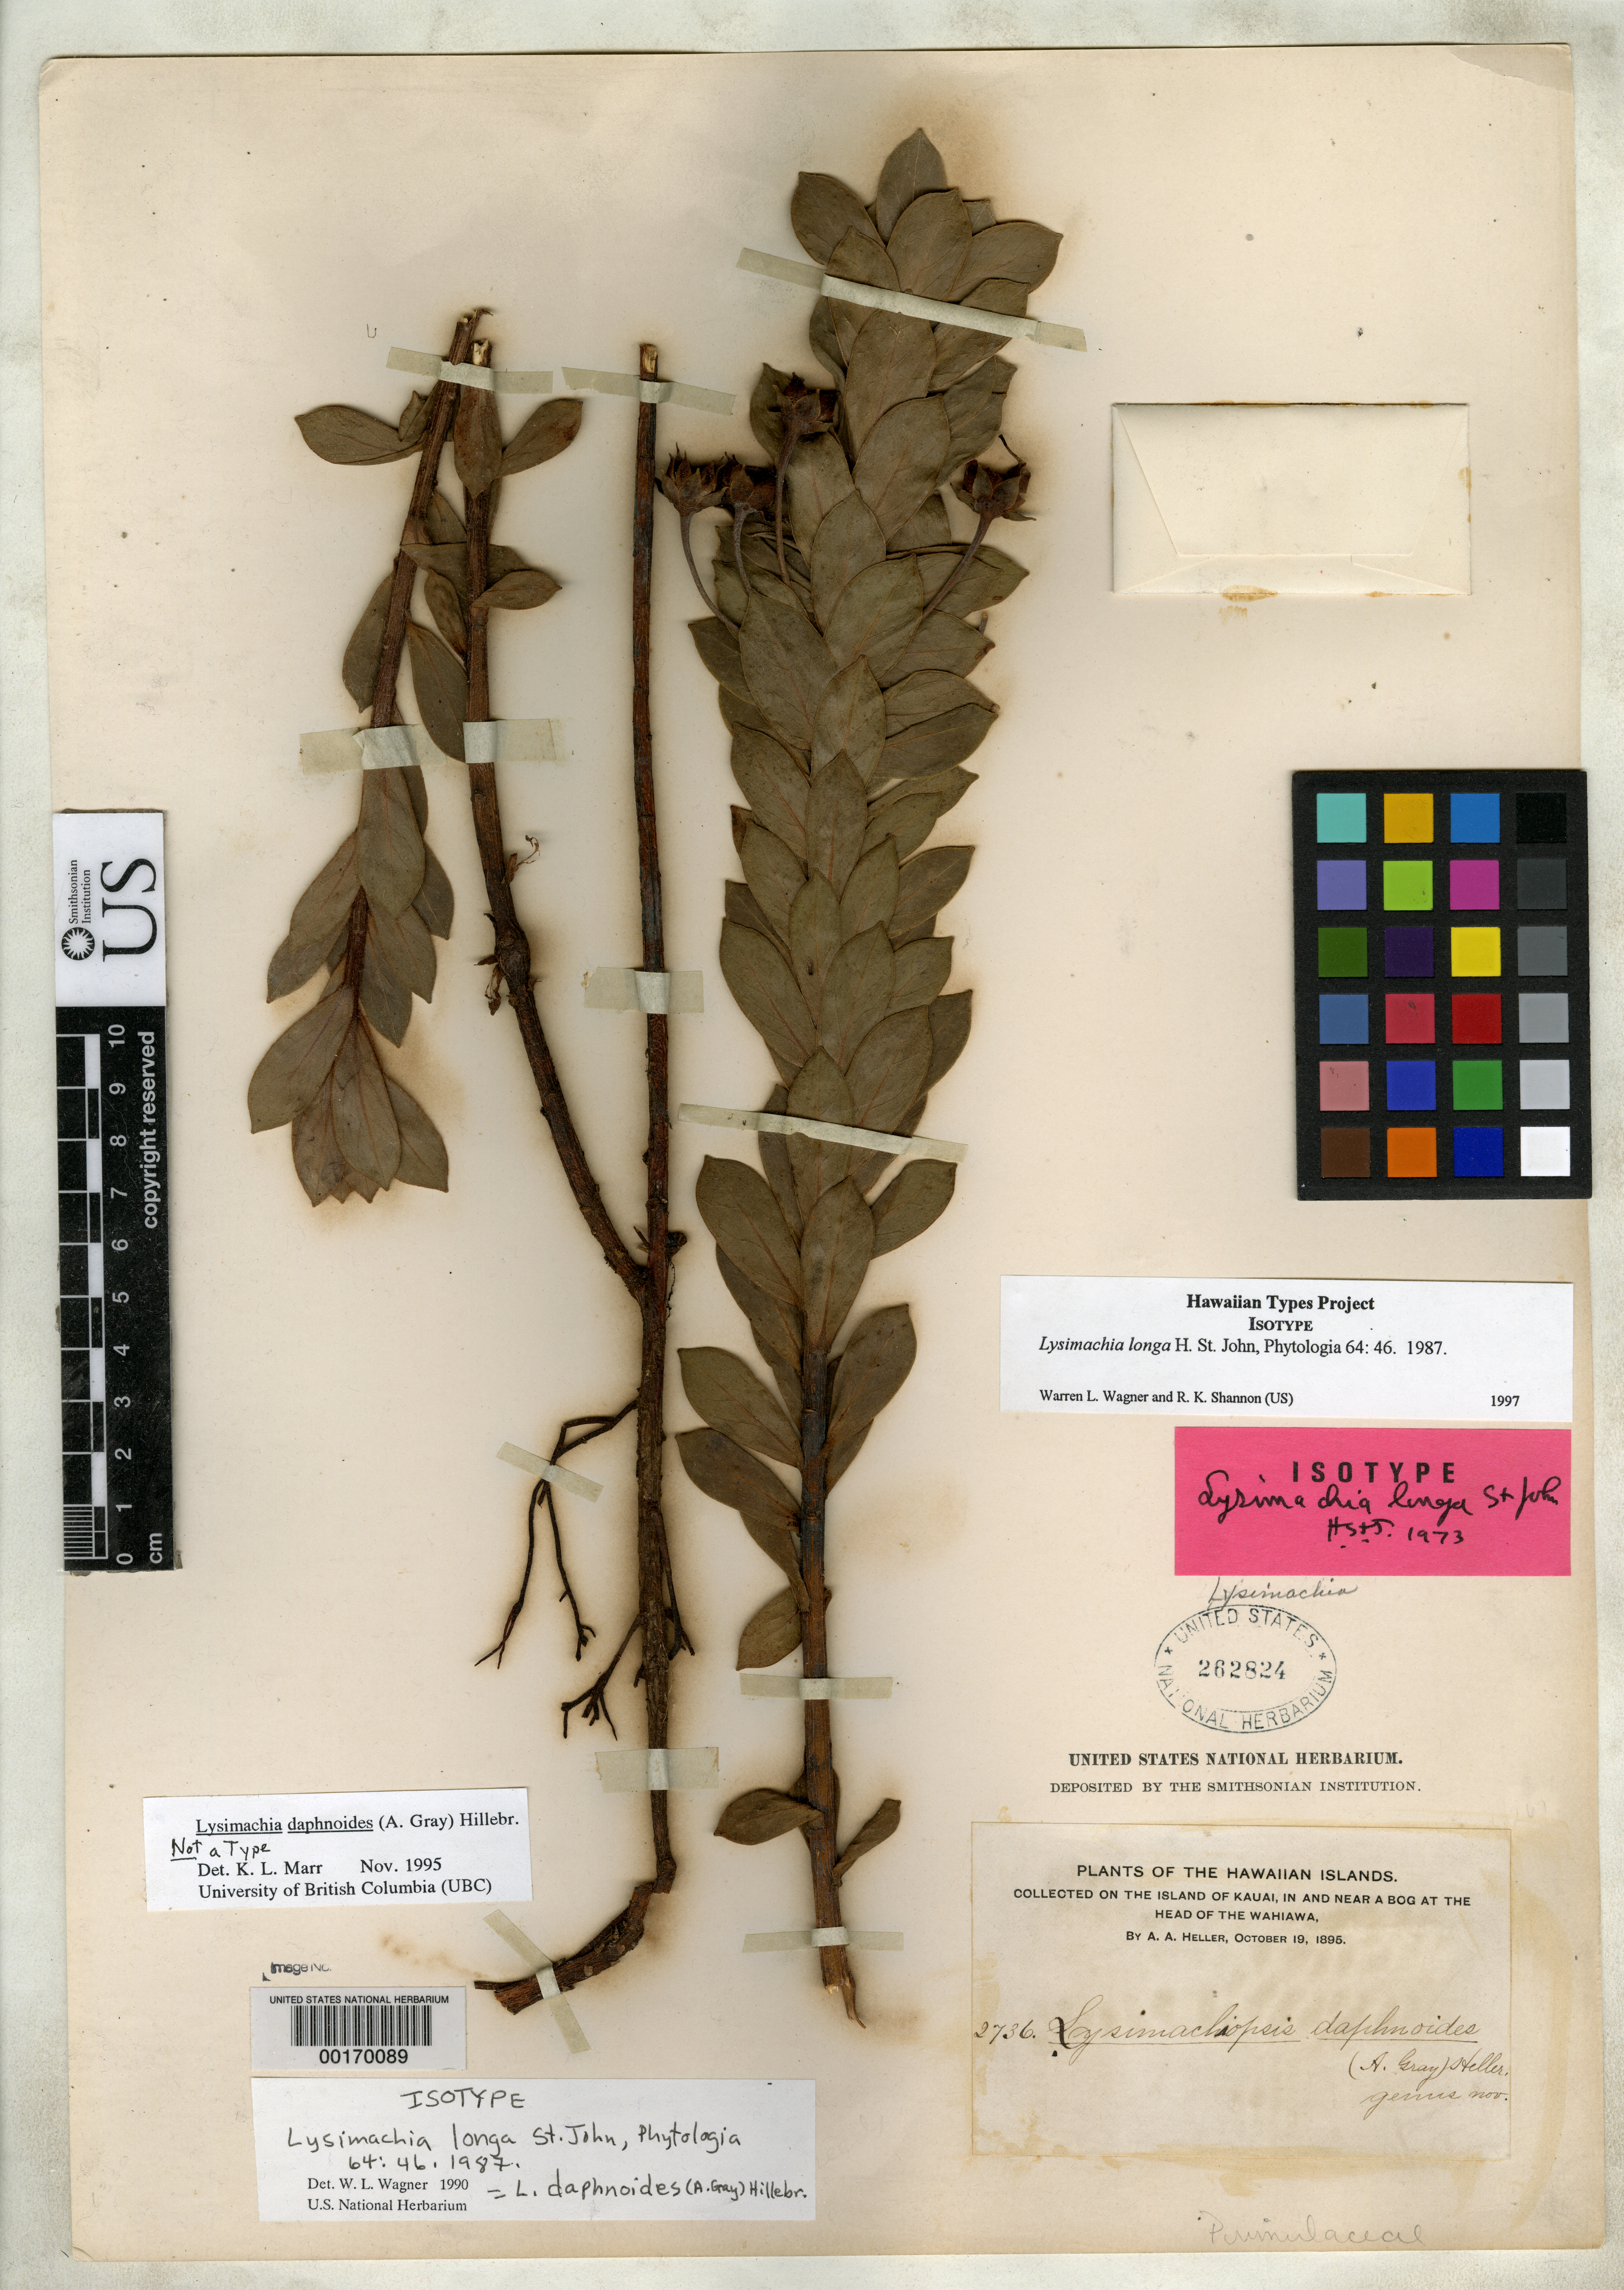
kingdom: Plantae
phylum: Tracheophyta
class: Magnoliopsida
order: Ericales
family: Primulaceae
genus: Lysimachia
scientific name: Lysimachia longa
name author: H. St. John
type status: Isotype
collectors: A. A. Heller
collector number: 2736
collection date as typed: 19 Oct 1895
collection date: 1895-10-19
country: United States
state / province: Hawaii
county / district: Kauai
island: Kaua'i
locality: Near bog at head of Wahiawa.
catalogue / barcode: US 262824